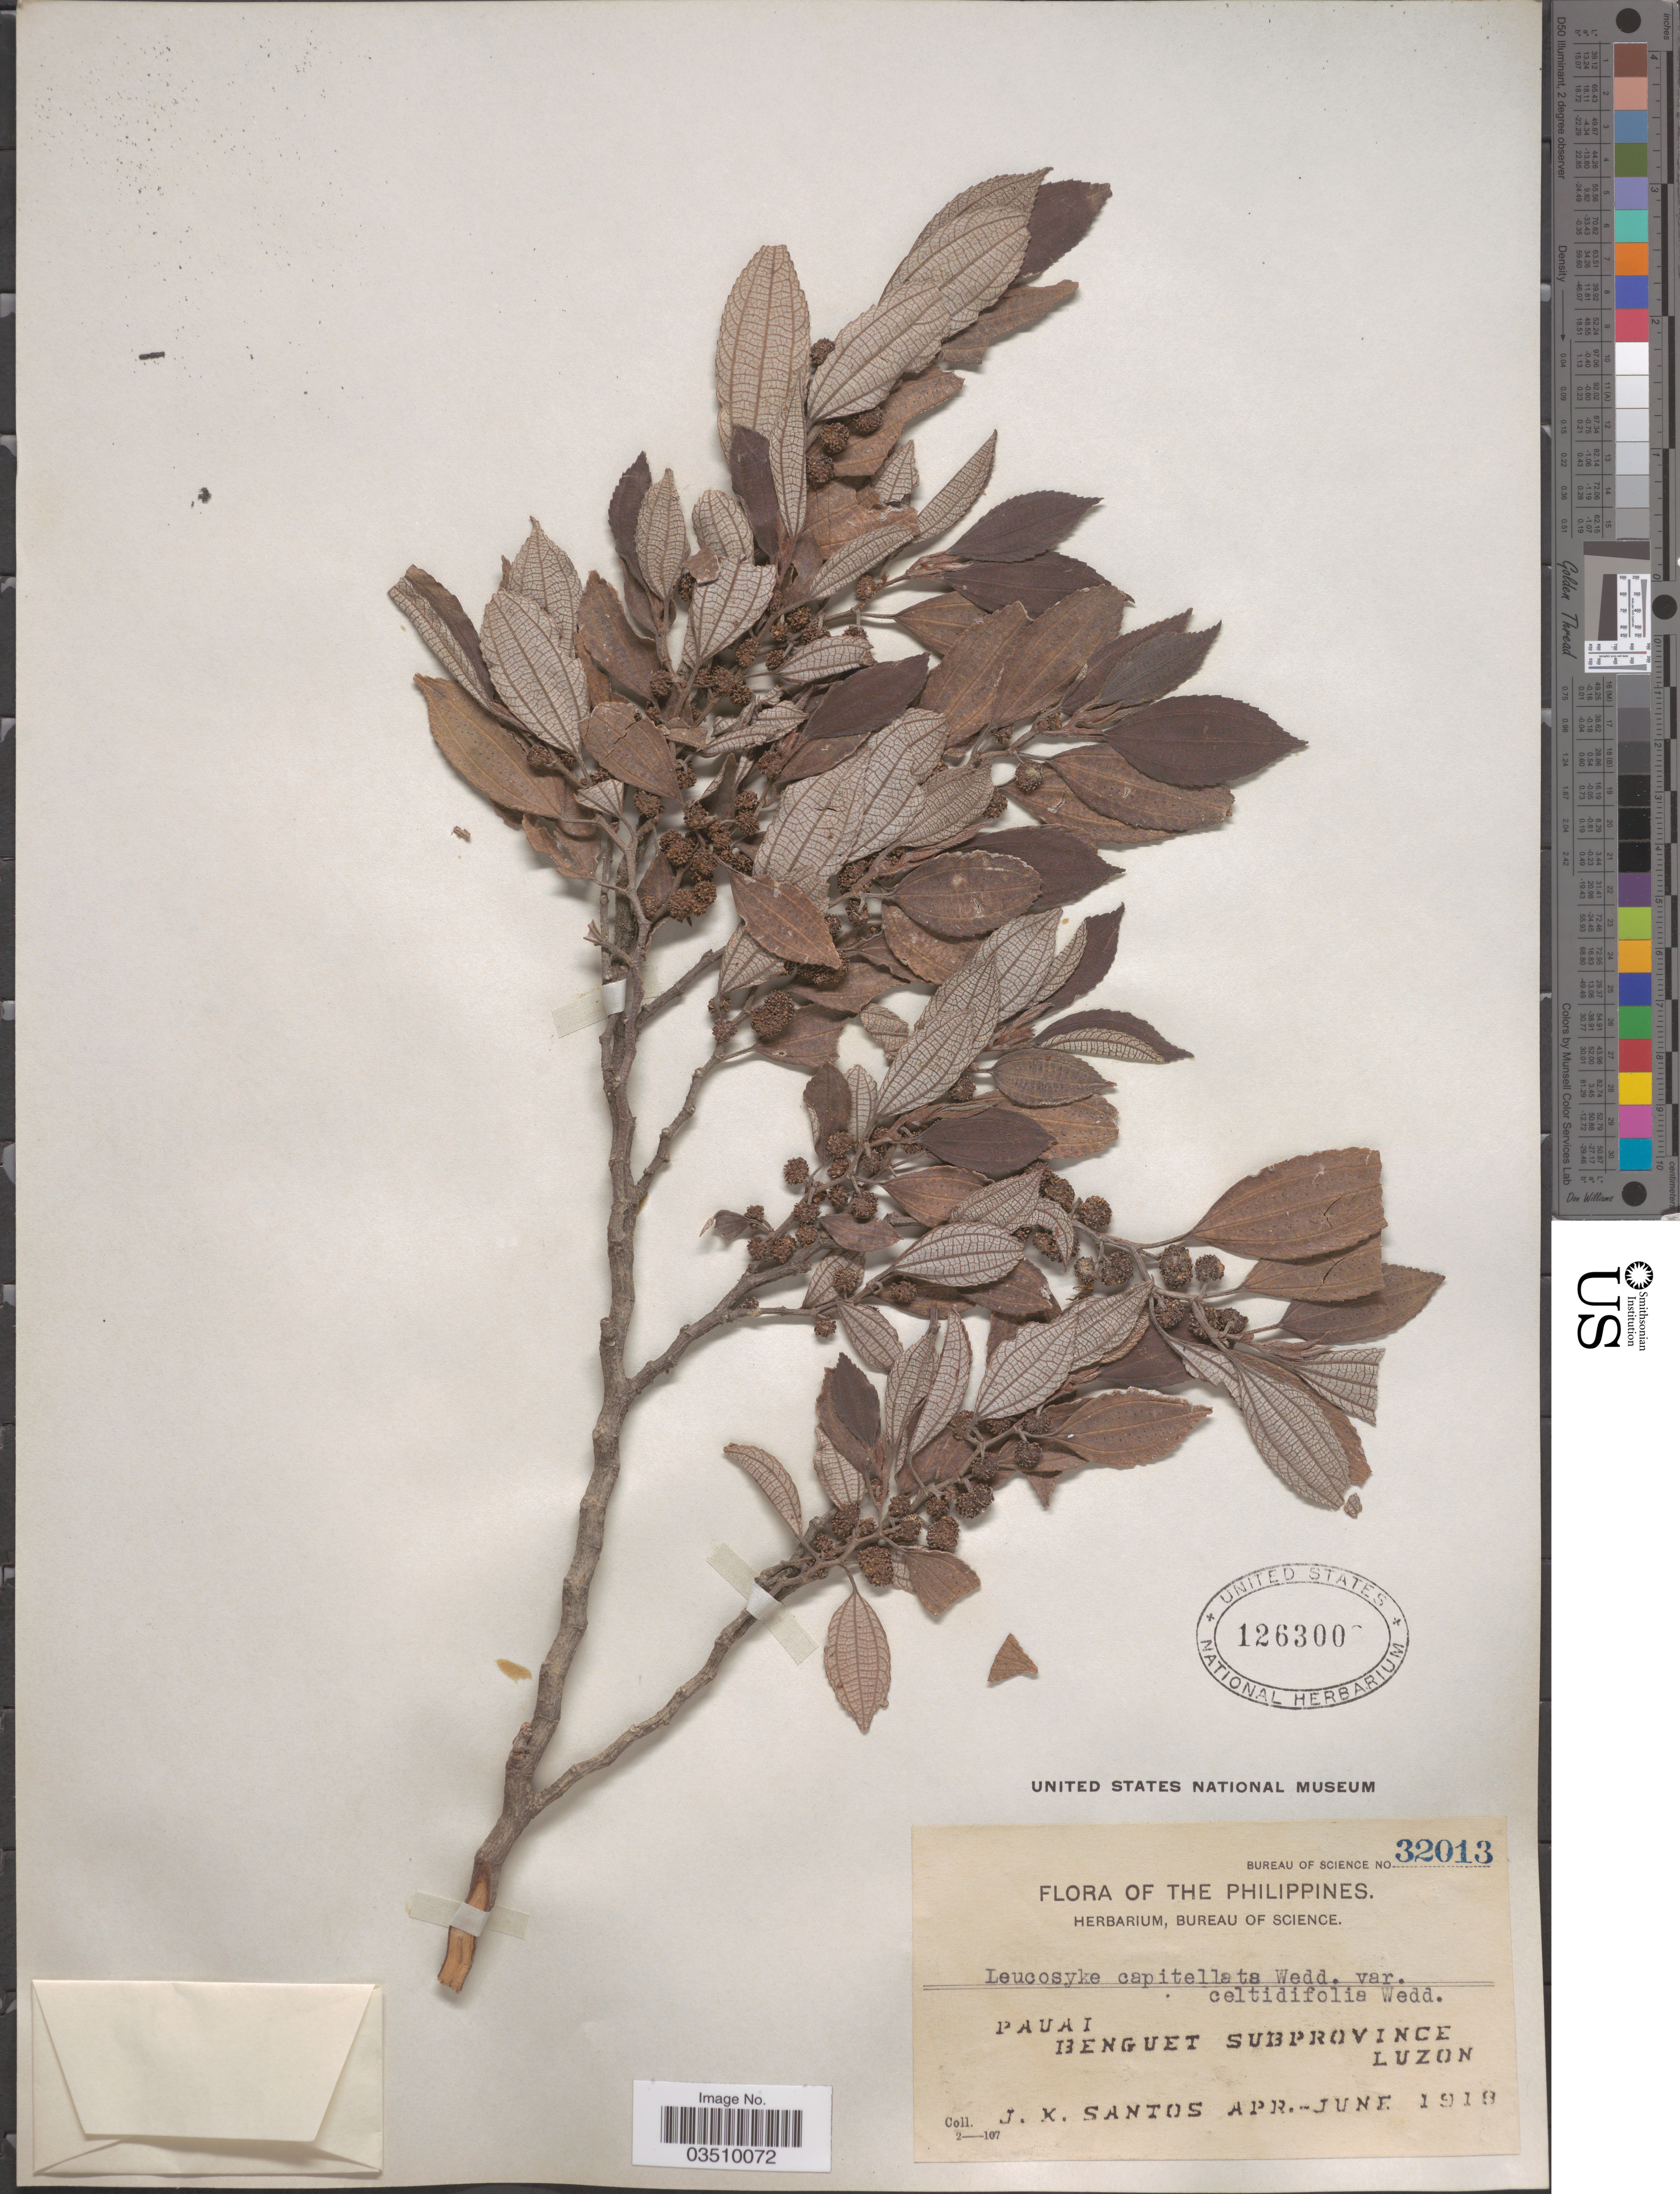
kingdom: Plantae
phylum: Tracheophyta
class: Magnoliopsida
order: Rosales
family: Urticaceae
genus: Leucosyke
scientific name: Leucosyke capitellata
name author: (Poir.) Wedd.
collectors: J. K. Santos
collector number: Bureau of Science 32013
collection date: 1918-04/1918-06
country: Philippines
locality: Pauai. Benguet Subprovince. Luzon.